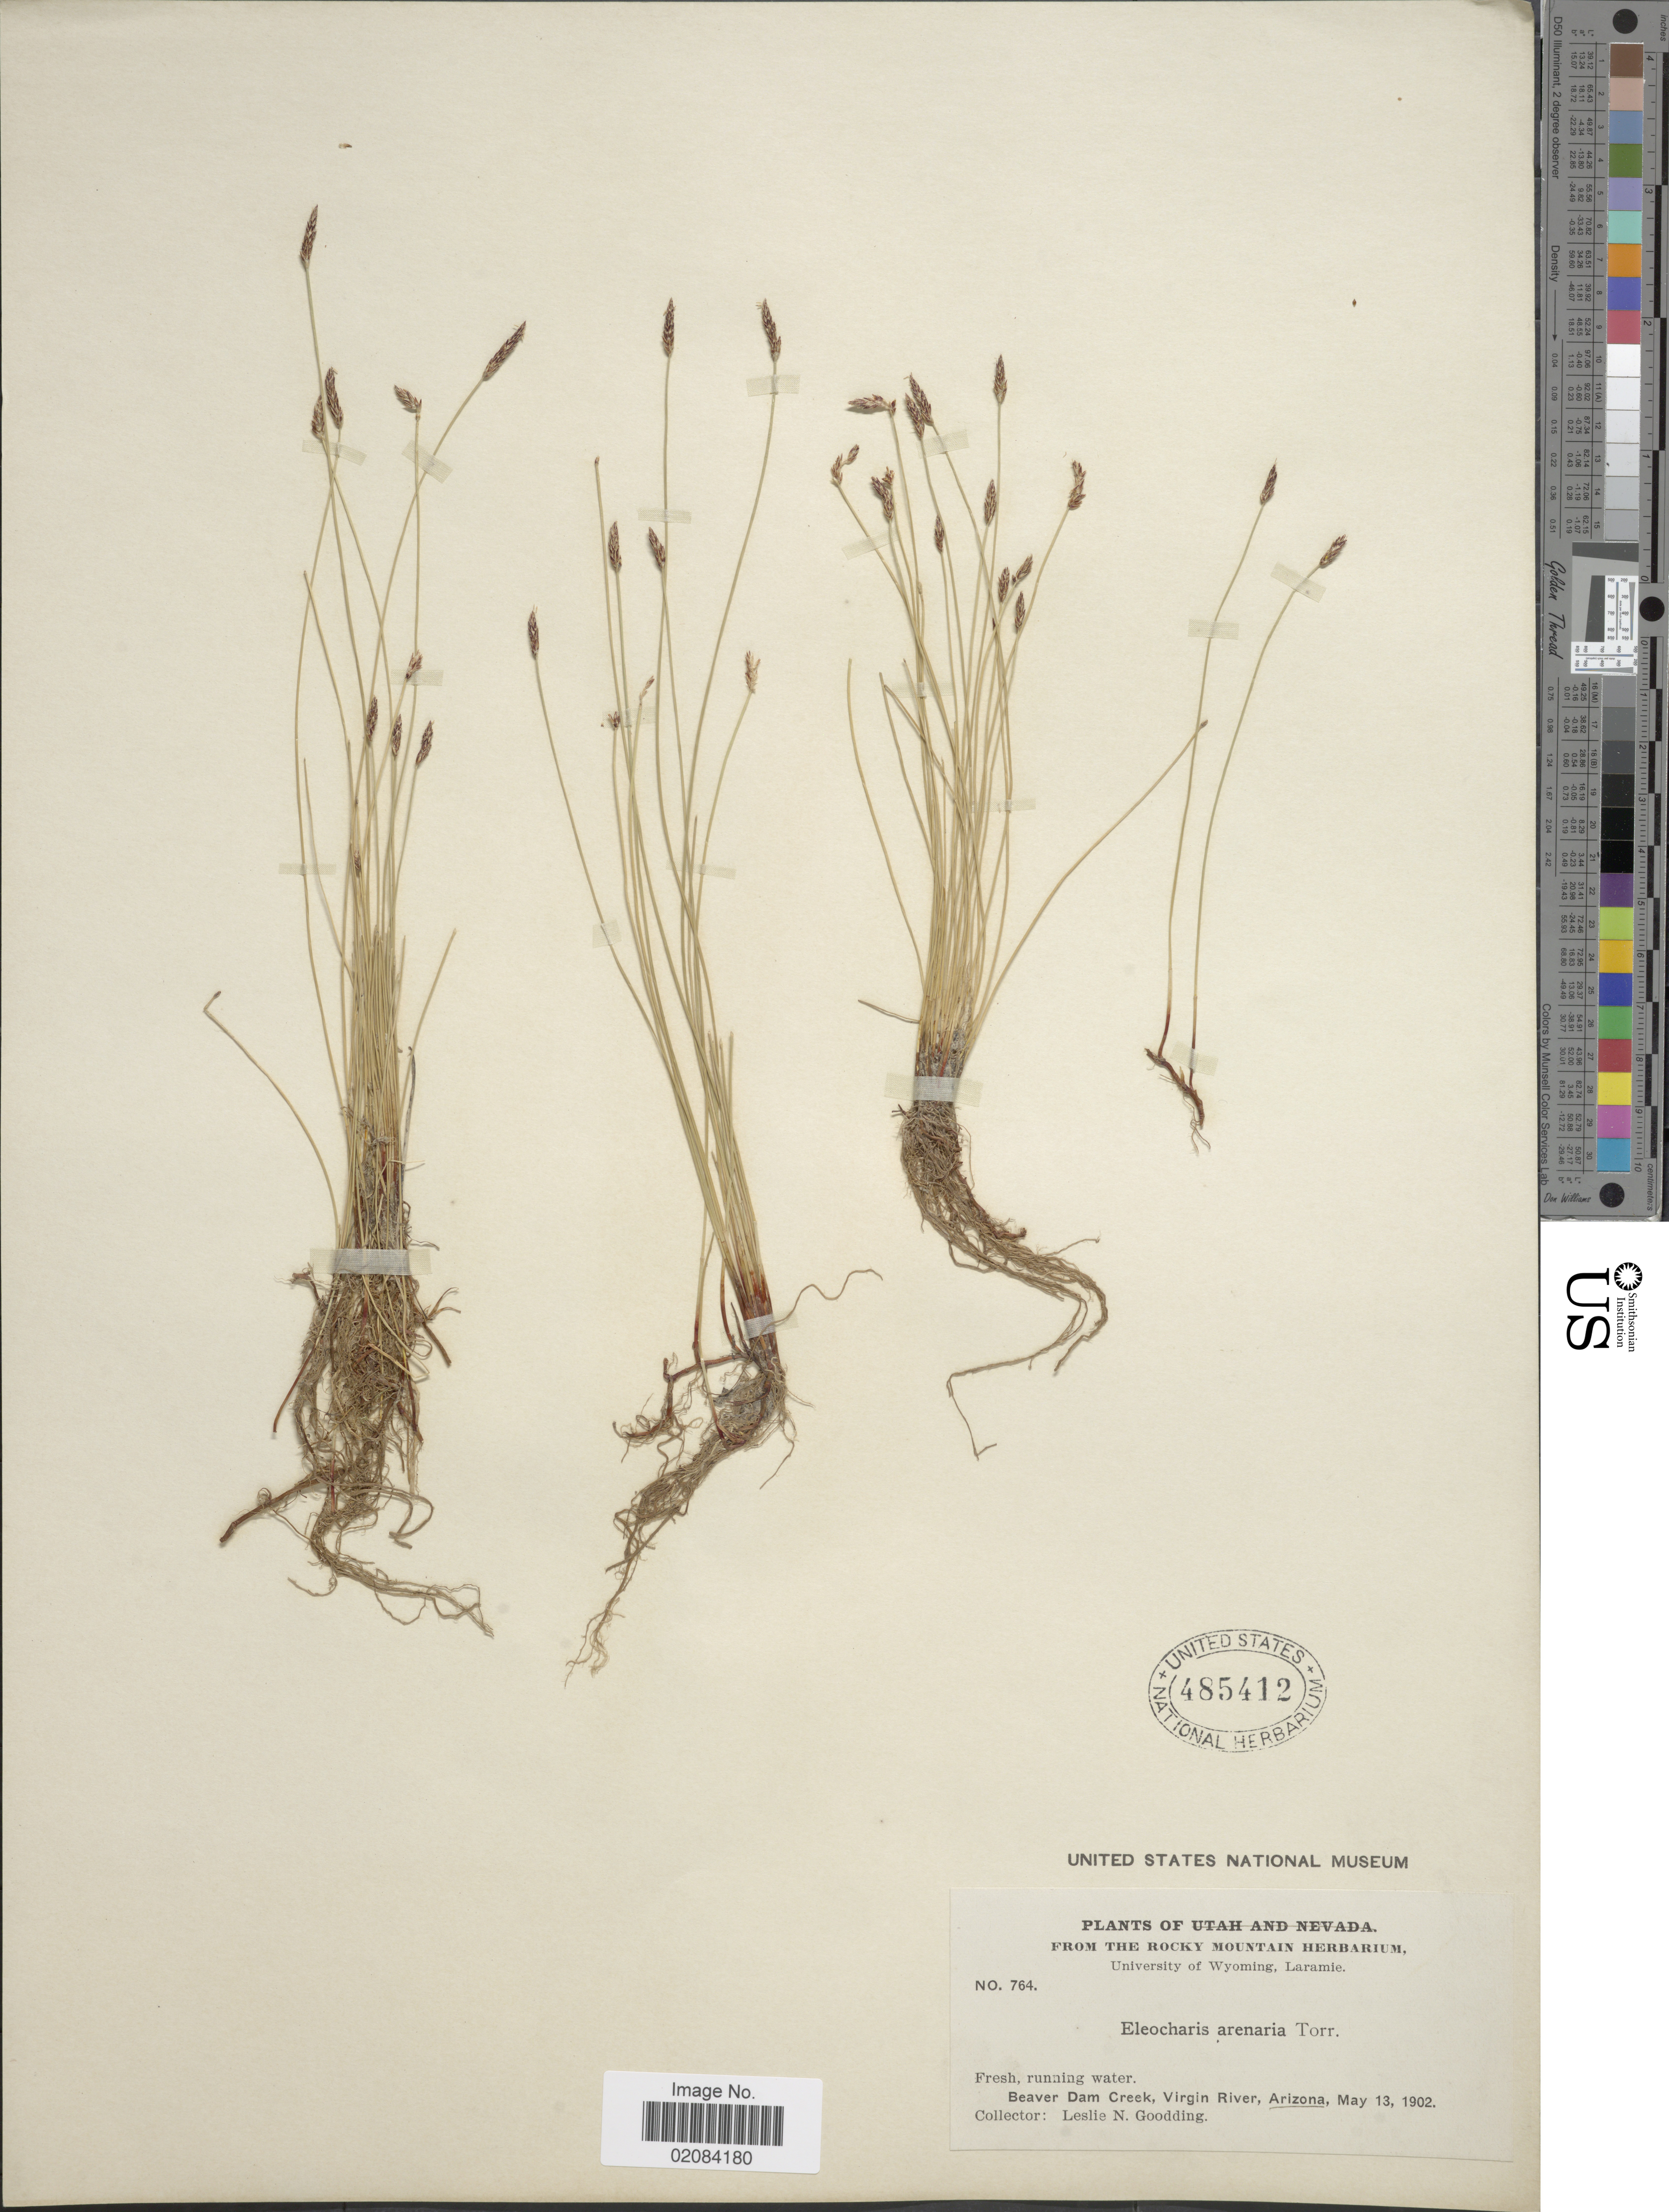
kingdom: Plantae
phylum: Tracheophyta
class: Liliopsida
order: Poales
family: Cyperaceae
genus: Eleocharis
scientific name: Eleocharis parishii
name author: Britton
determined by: Strong, Mark T., (BOT), Smithsonian Institution - National Museum of Natural History (UNITED STATES)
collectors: L. N. Goodding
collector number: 764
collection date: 1902-05-13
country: United States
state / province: Arizona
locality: Beaver Dam Creek, Virgin River, Arizona.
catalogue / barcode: US 485412